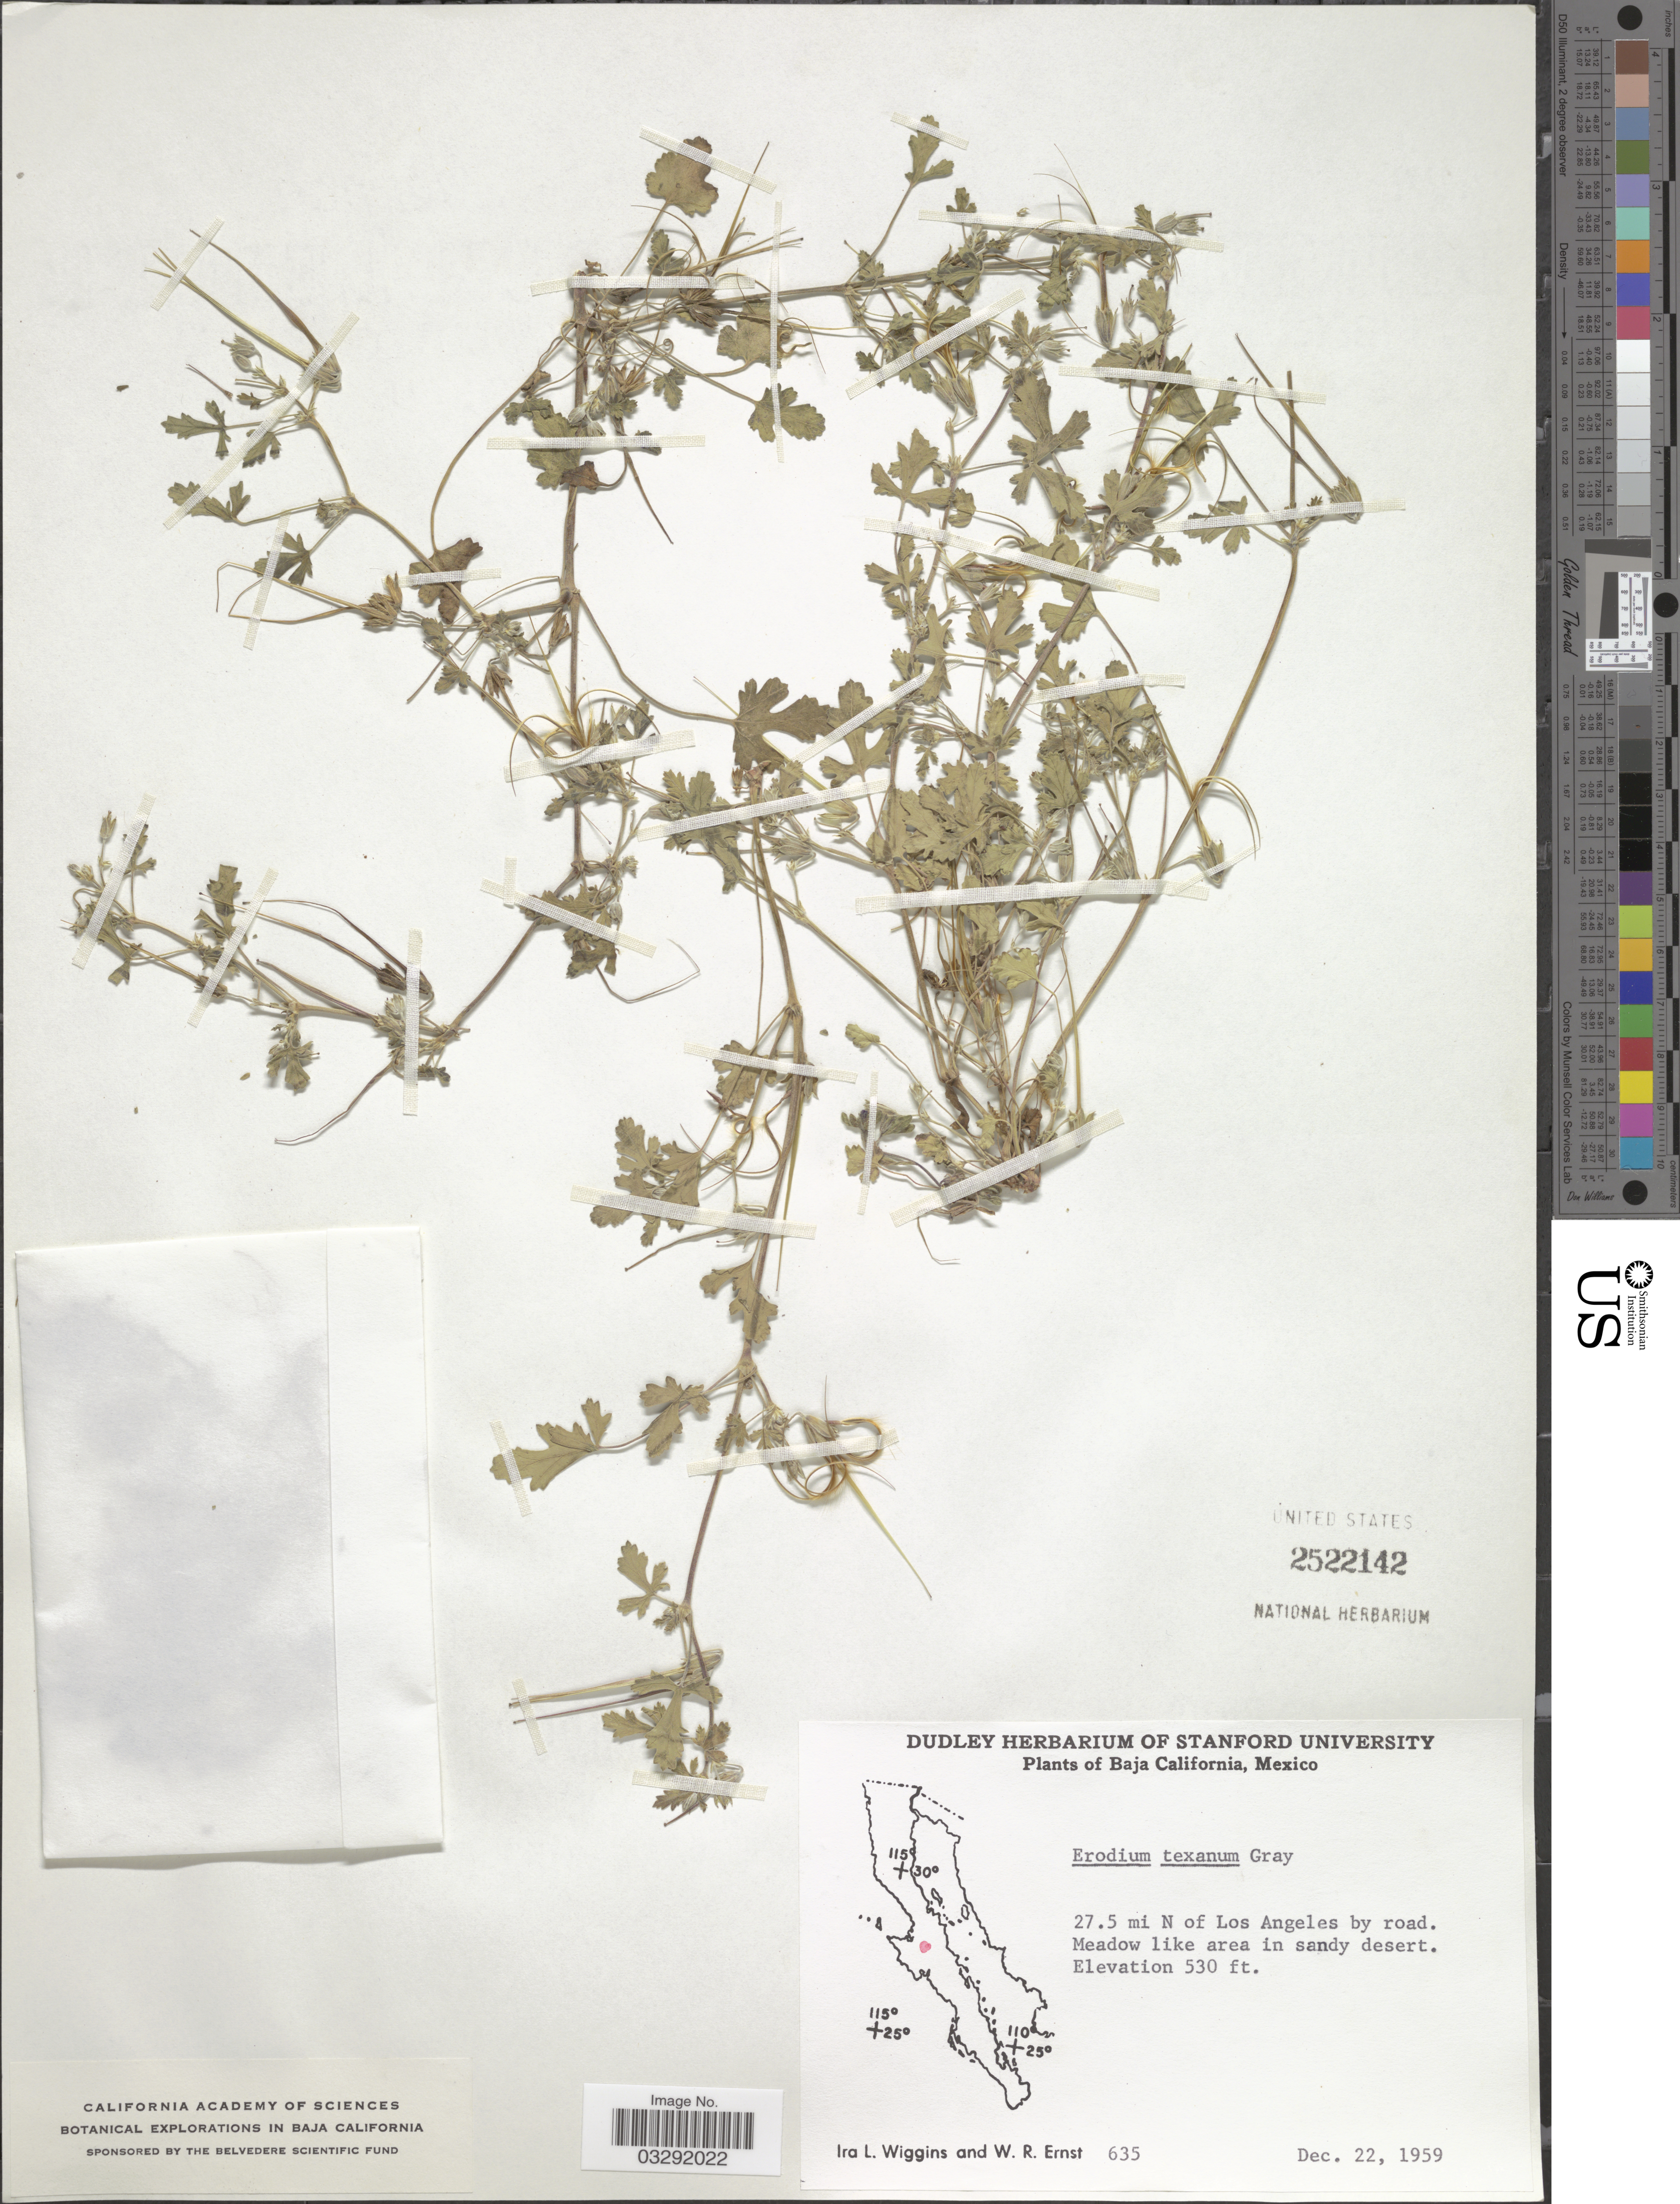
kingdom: Plantae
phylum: Tracheophyta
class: Magnoliopsida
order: Geraniales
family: Geraniaceae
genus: Erodium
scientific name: Erodium texanum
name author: A. Gray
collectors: I. L. Wiggins & W. R. Ernst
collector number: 635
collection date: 1959-12-22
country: Mexico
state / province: Baja California Norte / Baja California Sur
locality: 27.5 mi N of Los Angeles by road.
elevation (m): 162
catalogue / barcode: US 2522142